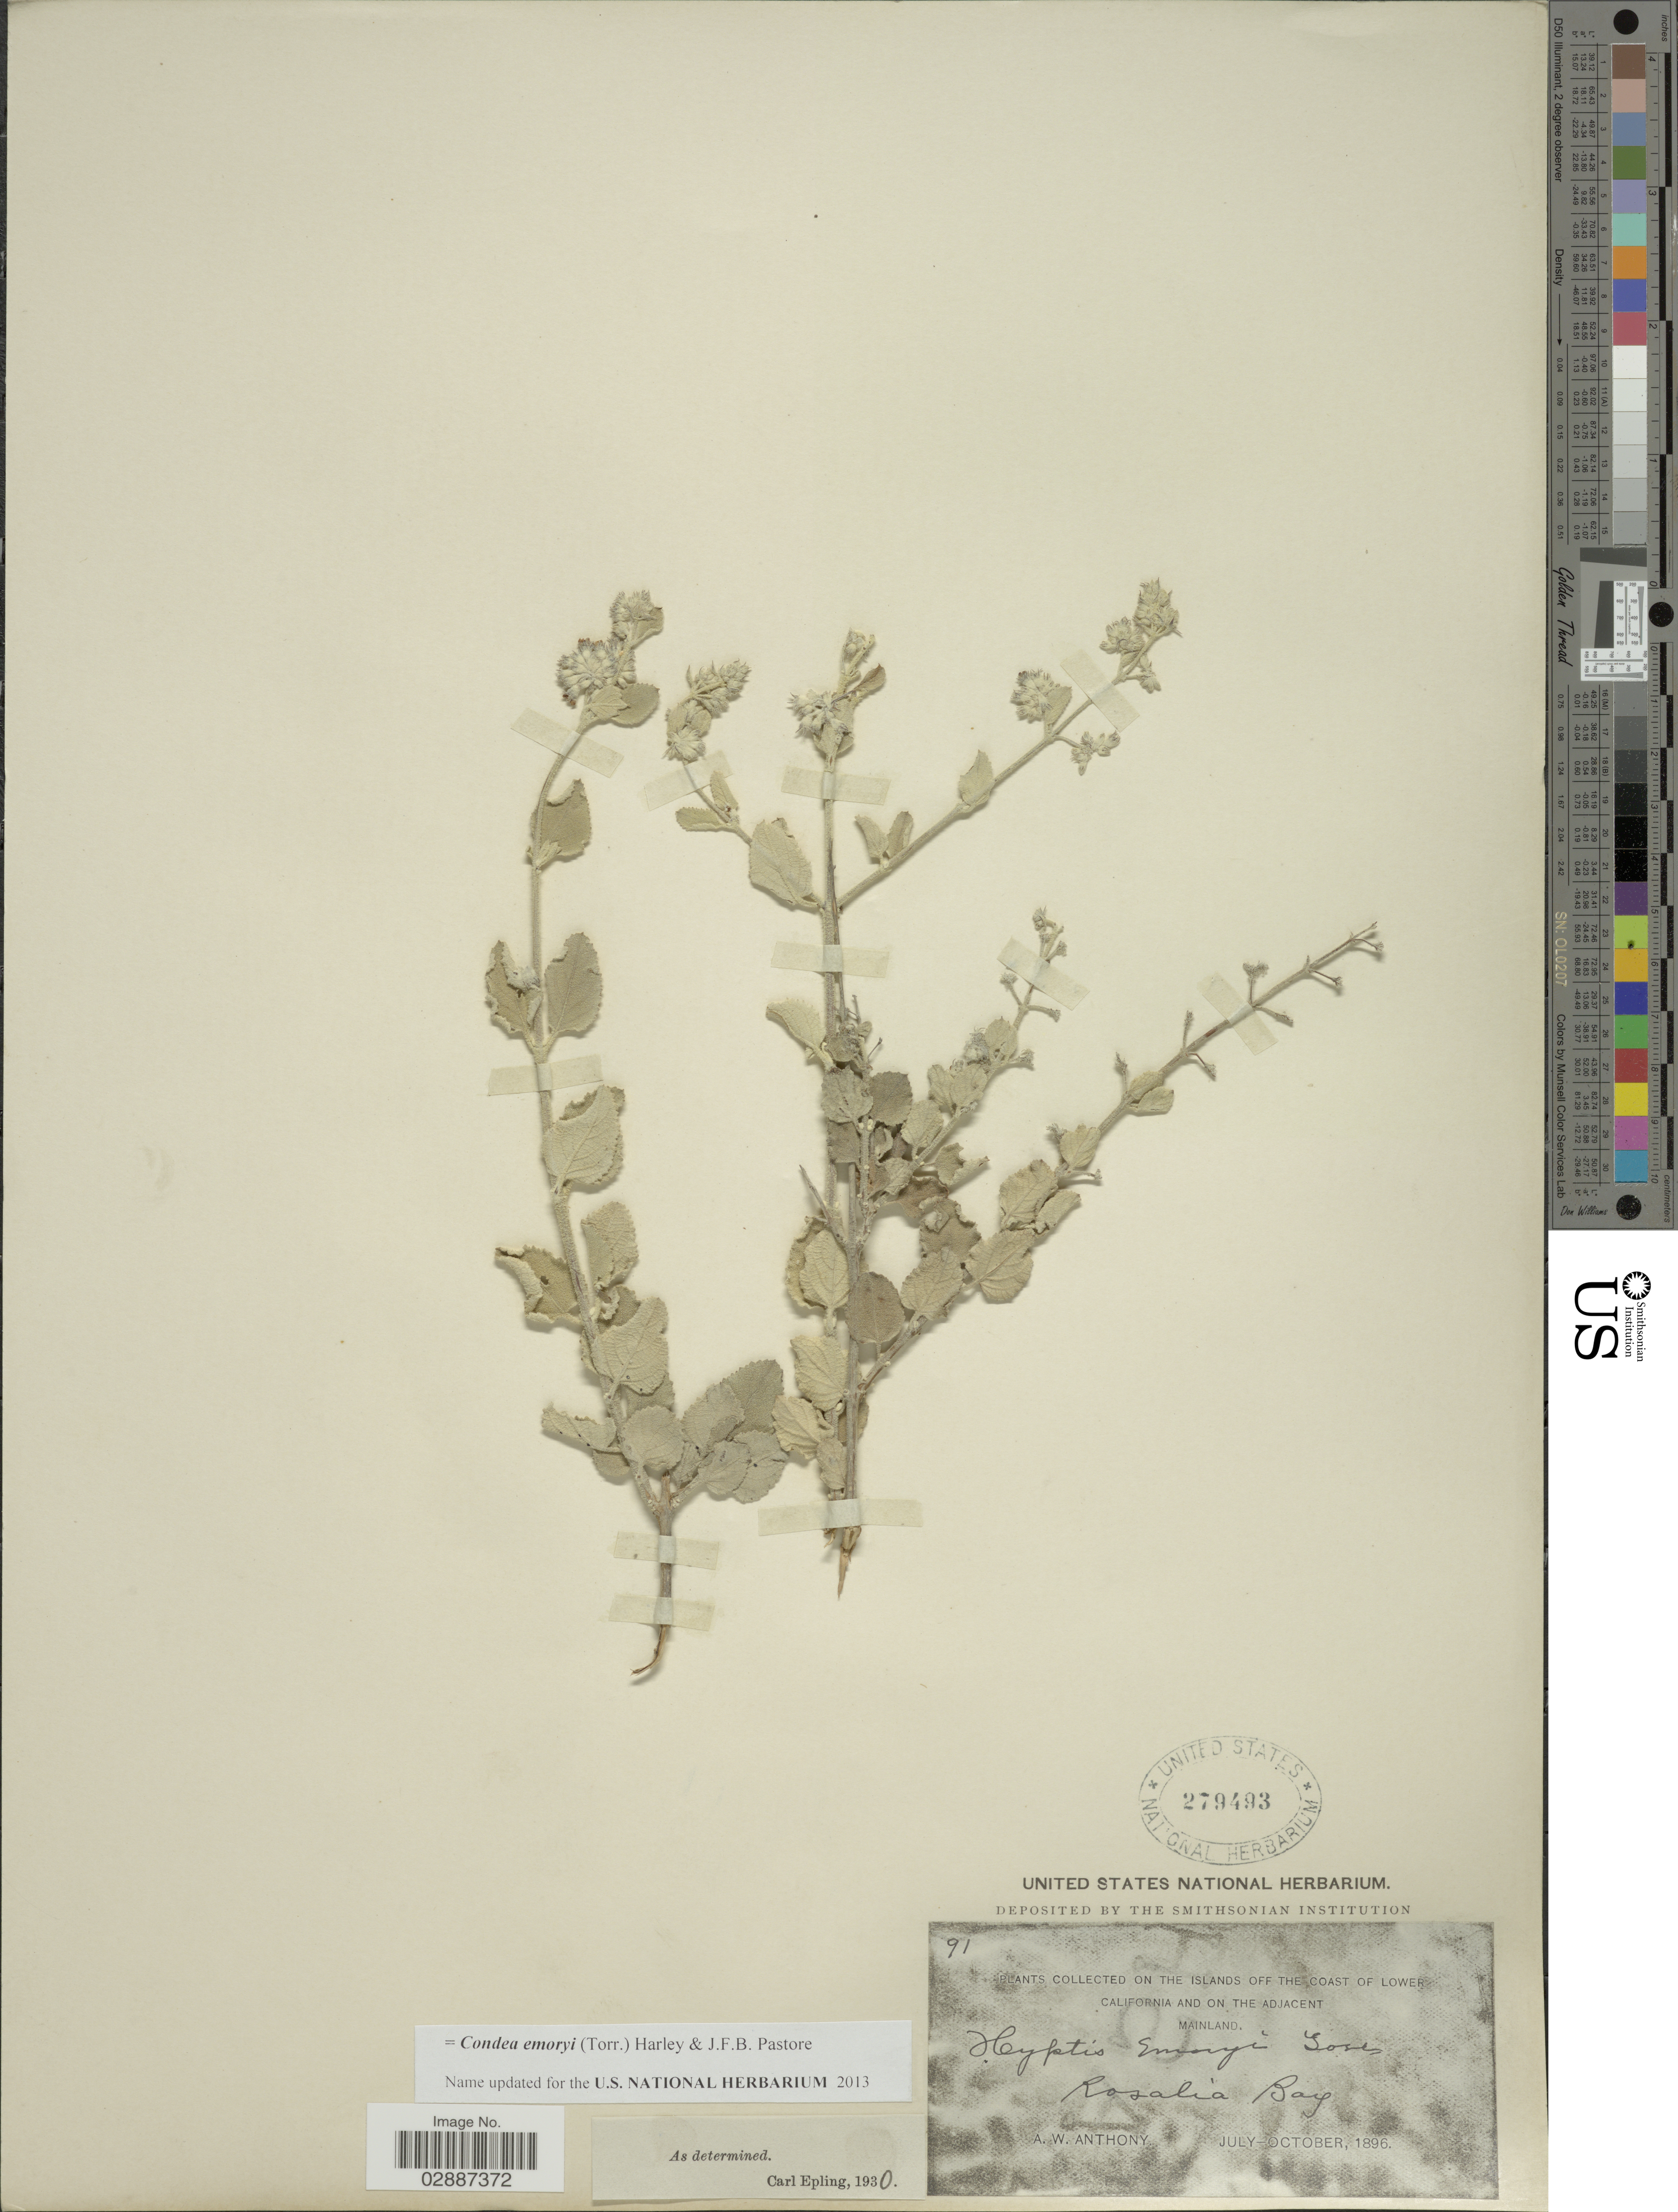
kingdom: Plantae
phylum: Tracheophyta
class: Magnoliopsida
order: Lamiales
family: Lamiaceae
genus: Condea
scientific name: Condea emoryi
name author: (Torr.) Harley & J.F.B. Pastore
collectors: A. W. Anthony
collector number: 91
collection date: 1896-07/1896-10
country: Mexico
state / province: Baja California Sur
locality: Islands off the coast of Lower California and on the Adjacent Mainland. Rosalia Bay.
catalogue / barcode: US 279493